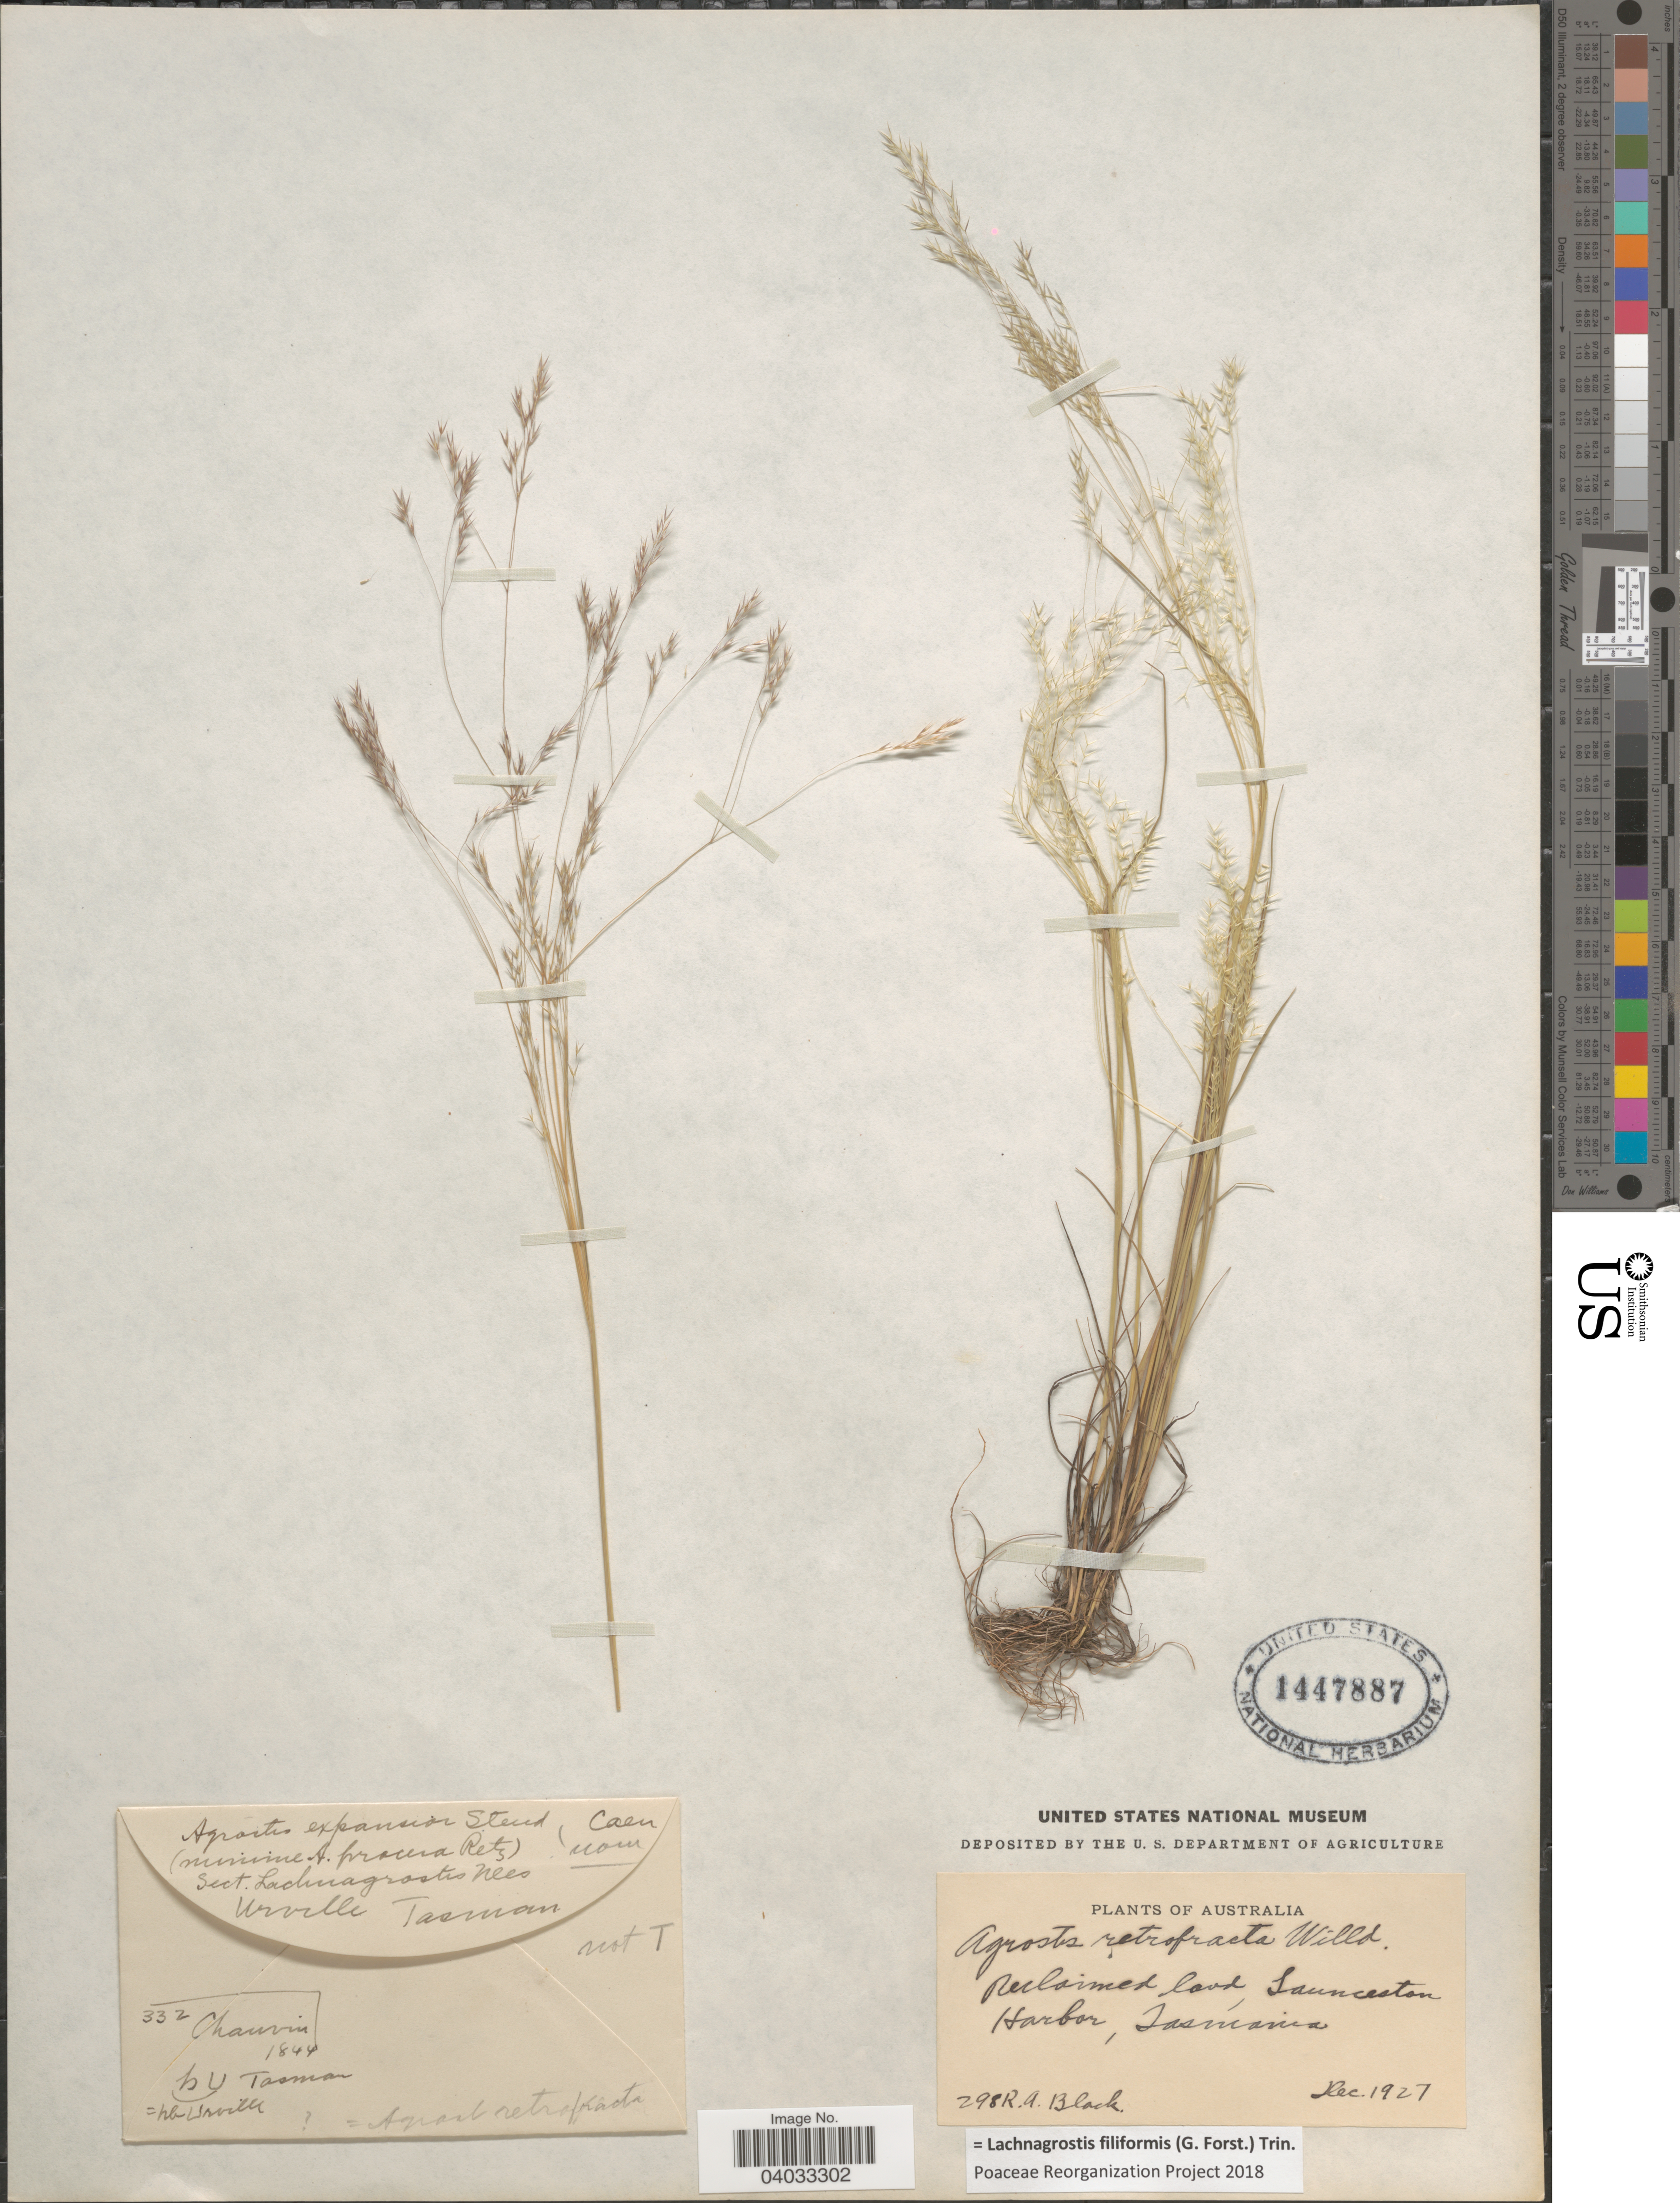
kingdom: Plantae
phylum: Tracheophyta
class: Liliopsida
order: Poales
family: Poaceae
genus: Lachnagrostis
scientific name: Lachnagrostis filiformis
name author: (J.R. Forst.) Trin.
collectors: R. A. Black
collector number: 198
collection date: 1927-12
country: Australia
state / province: Tasmania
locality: Reclaimed land, Launceston Harbor, Tasmania.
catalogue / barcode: US 1447887